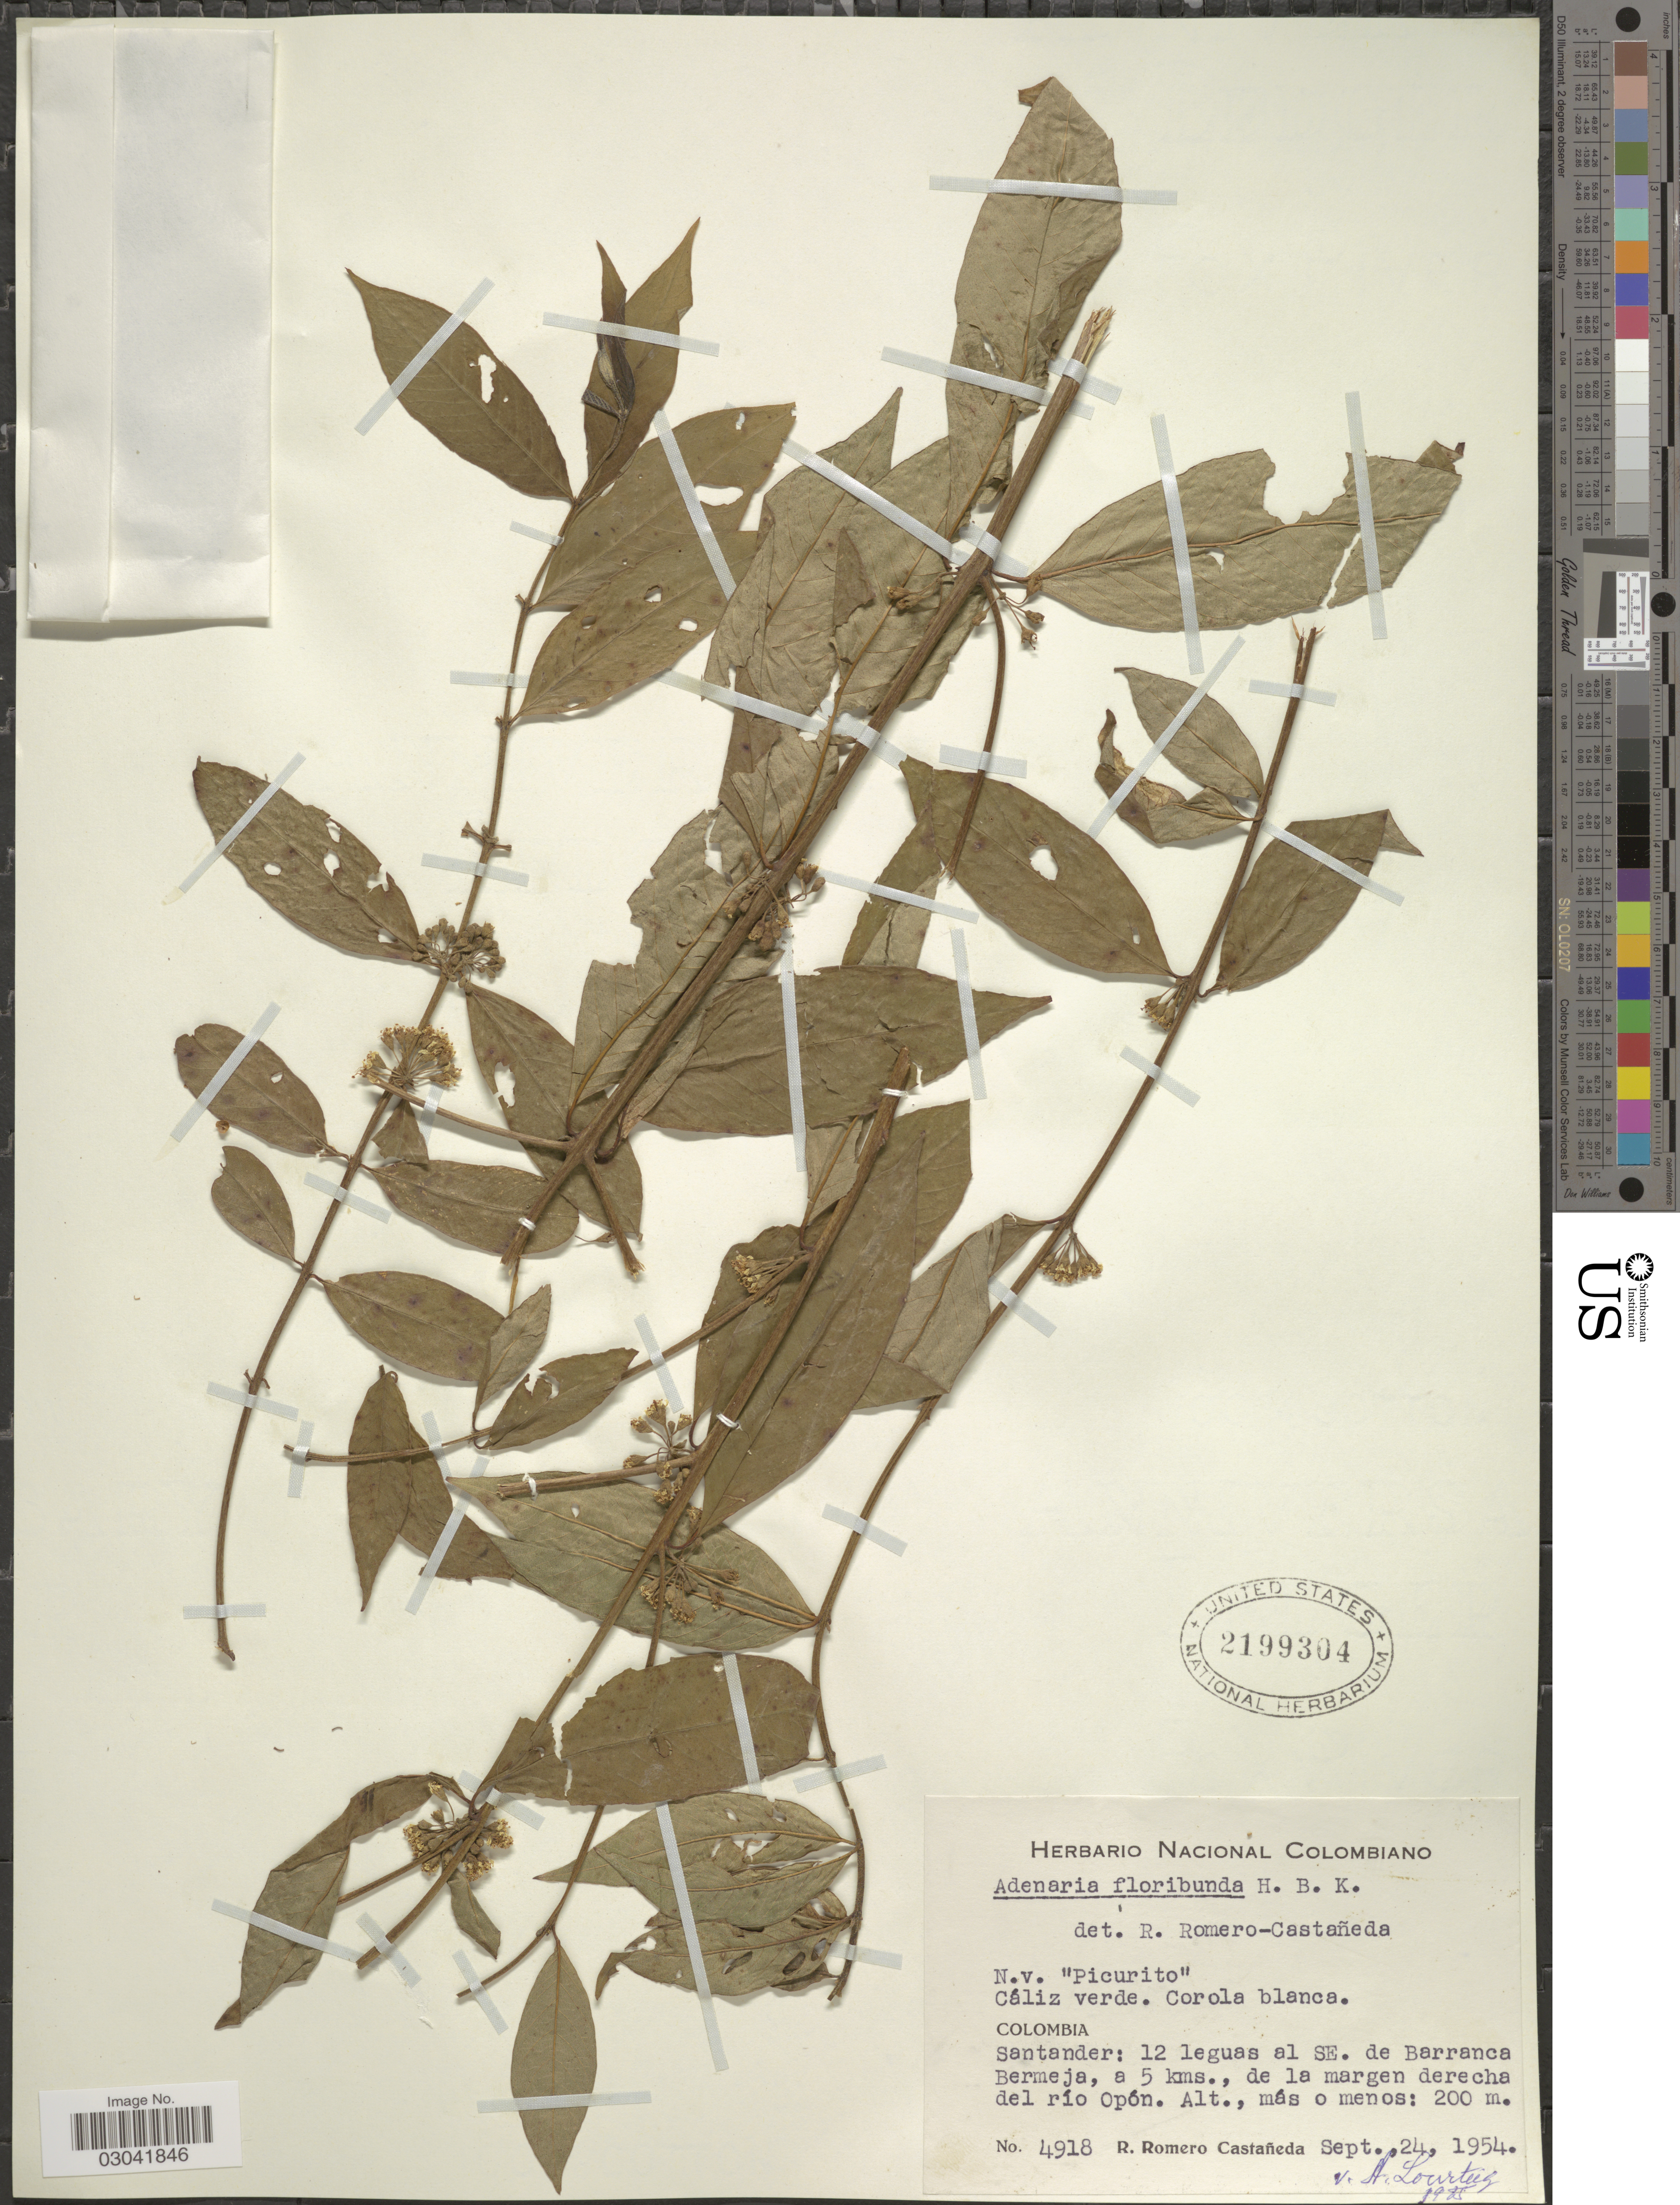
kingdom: Plantae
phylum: Tracheophyta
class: Magnoliopsida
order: Myrtales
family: Lythraceae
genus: Adenaria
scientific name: Adenaria floribunda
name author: Kunth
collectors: R. Romero Castañeda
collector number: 4918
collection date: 1954-09-24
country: Colombia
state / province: Santander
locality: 12 leguas al SE. de Barranca Bermeja, a 5 kms., de la margen derecha del río Opón.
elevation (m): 200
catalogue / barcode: US 2199304